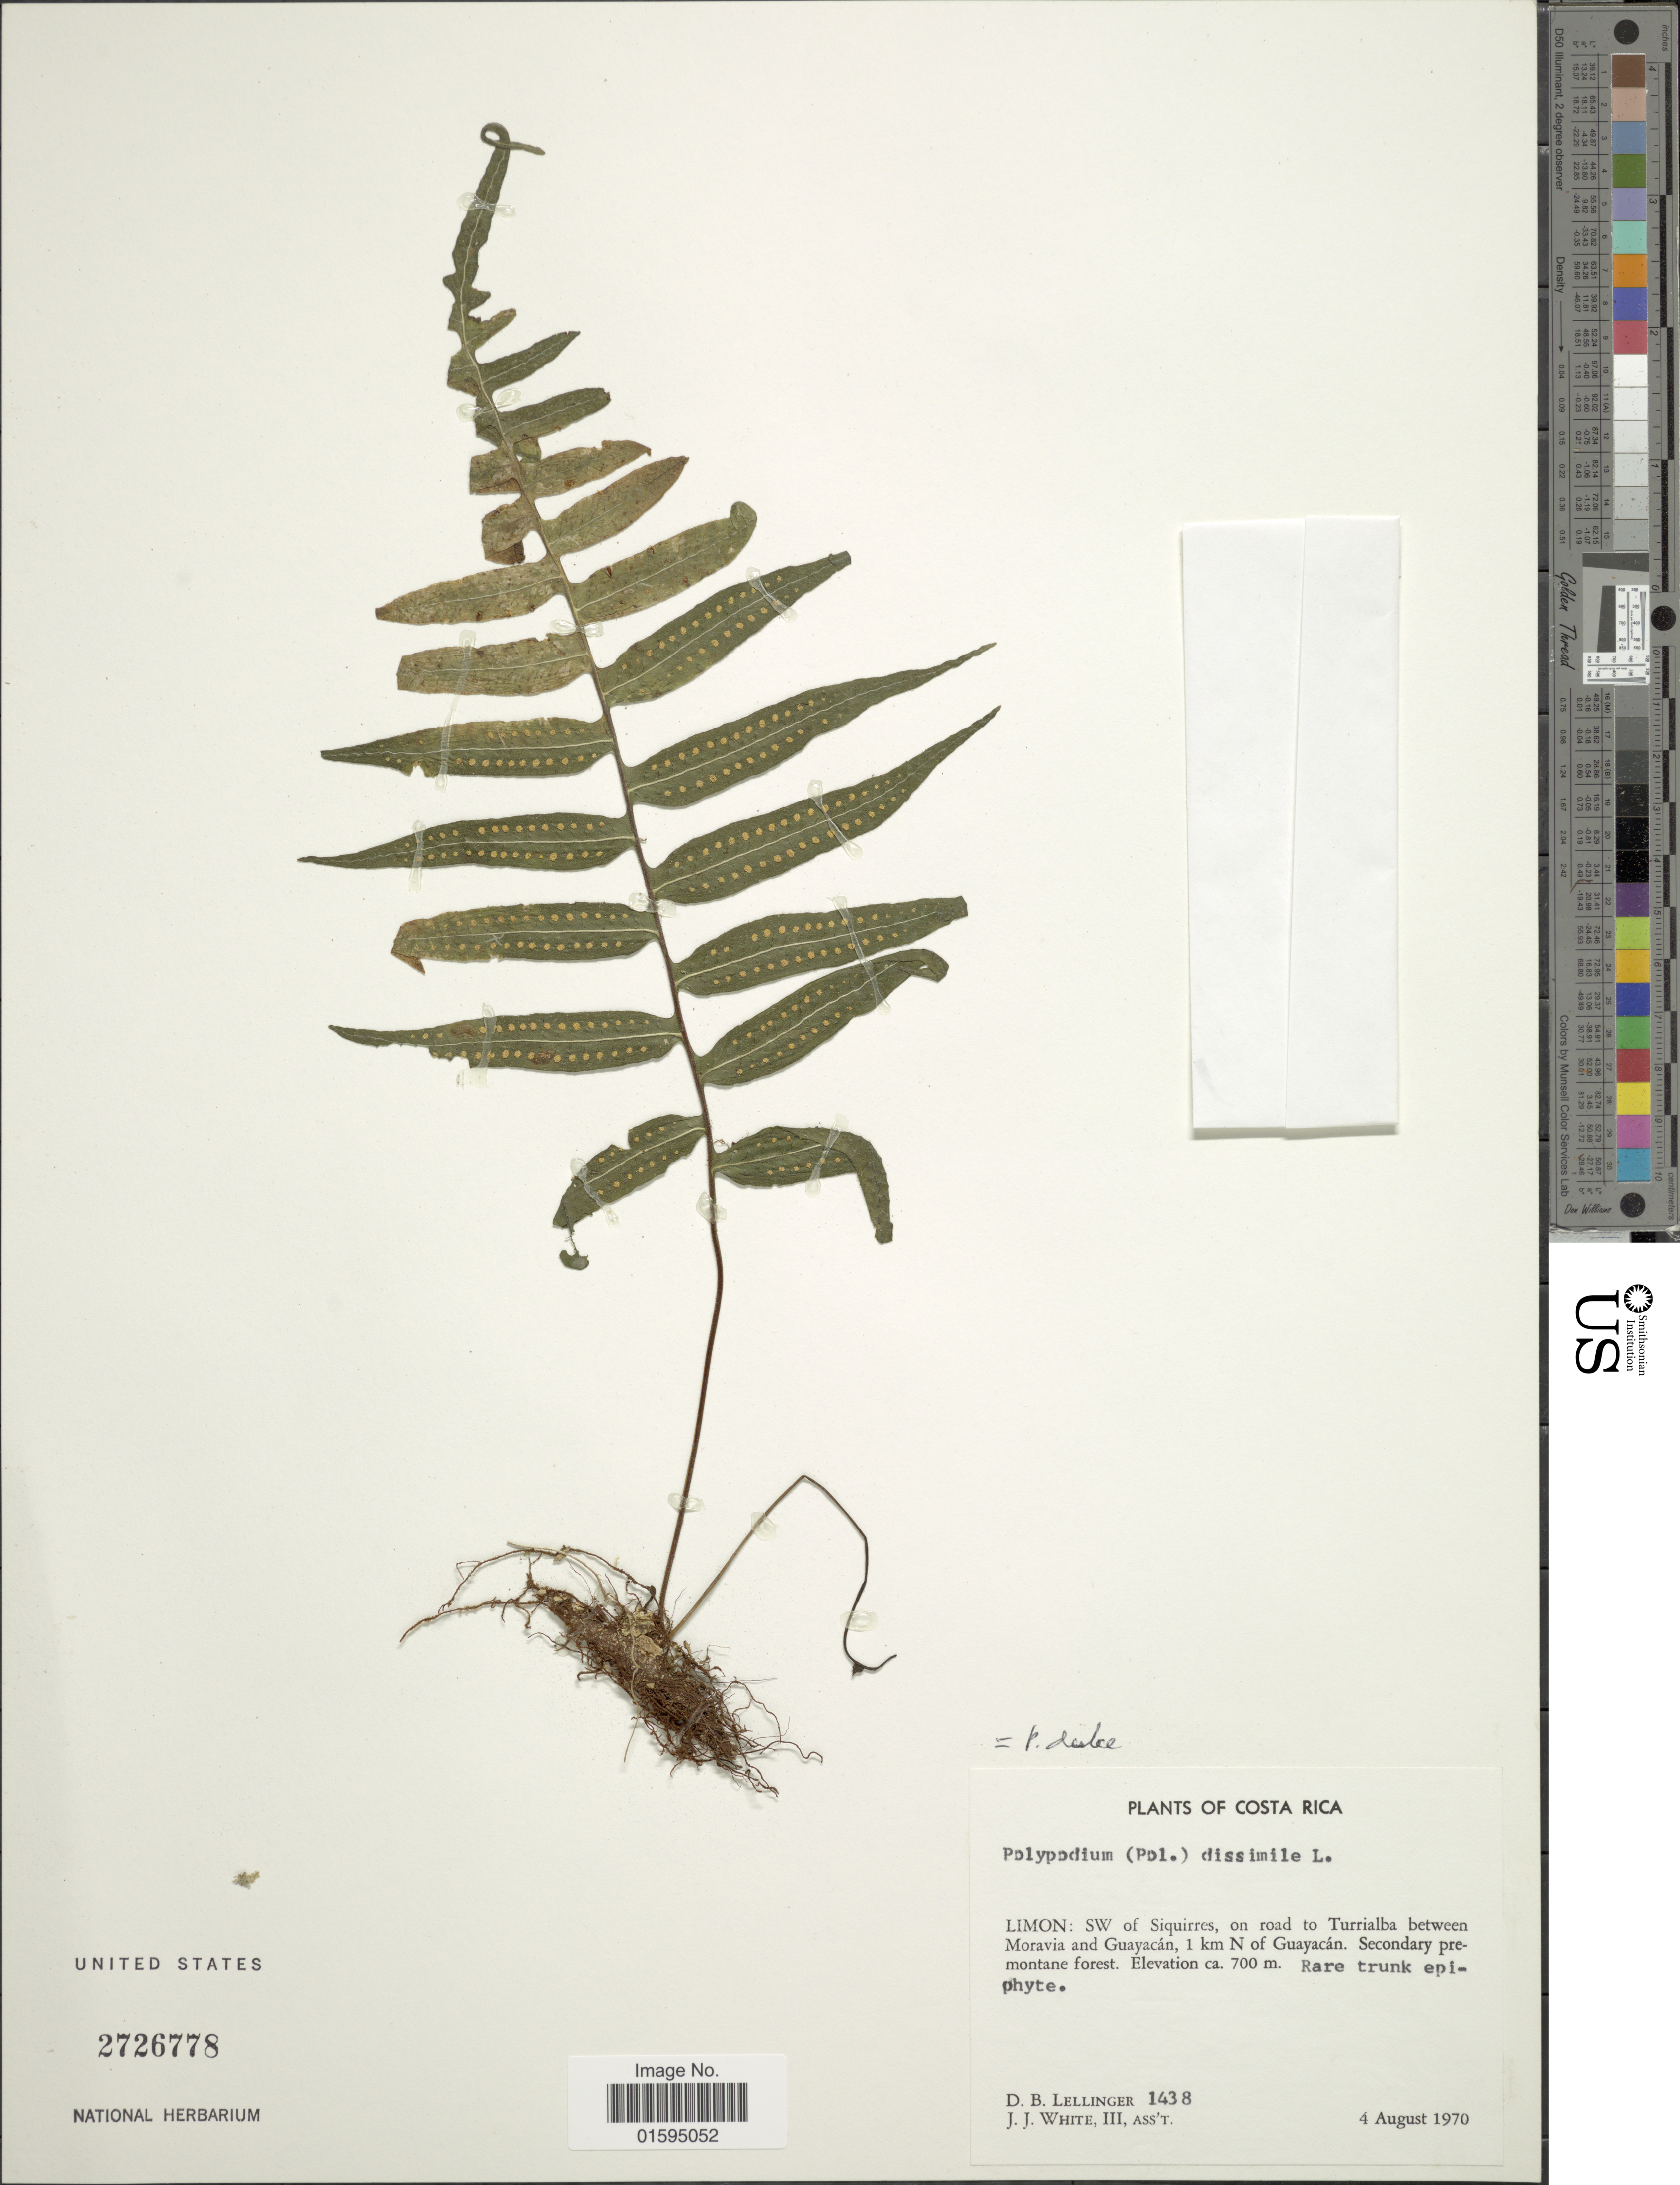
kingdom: Plantae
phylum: Tracheophyta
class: Polypodiopsida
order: Polypodiales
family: Polypodiaceae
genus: Polypodium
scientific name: Polypodium dulce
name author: Poir.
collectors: D. B. Lellinger & J. J. White III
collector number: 1438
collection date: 1970-08-04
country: Costa Rica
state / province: Limón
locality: SW of Siquirres, on road to Turrialba between Moravia and Guayacan, 1 km N of Guayacan.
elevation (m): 700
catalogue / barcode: US 2726778